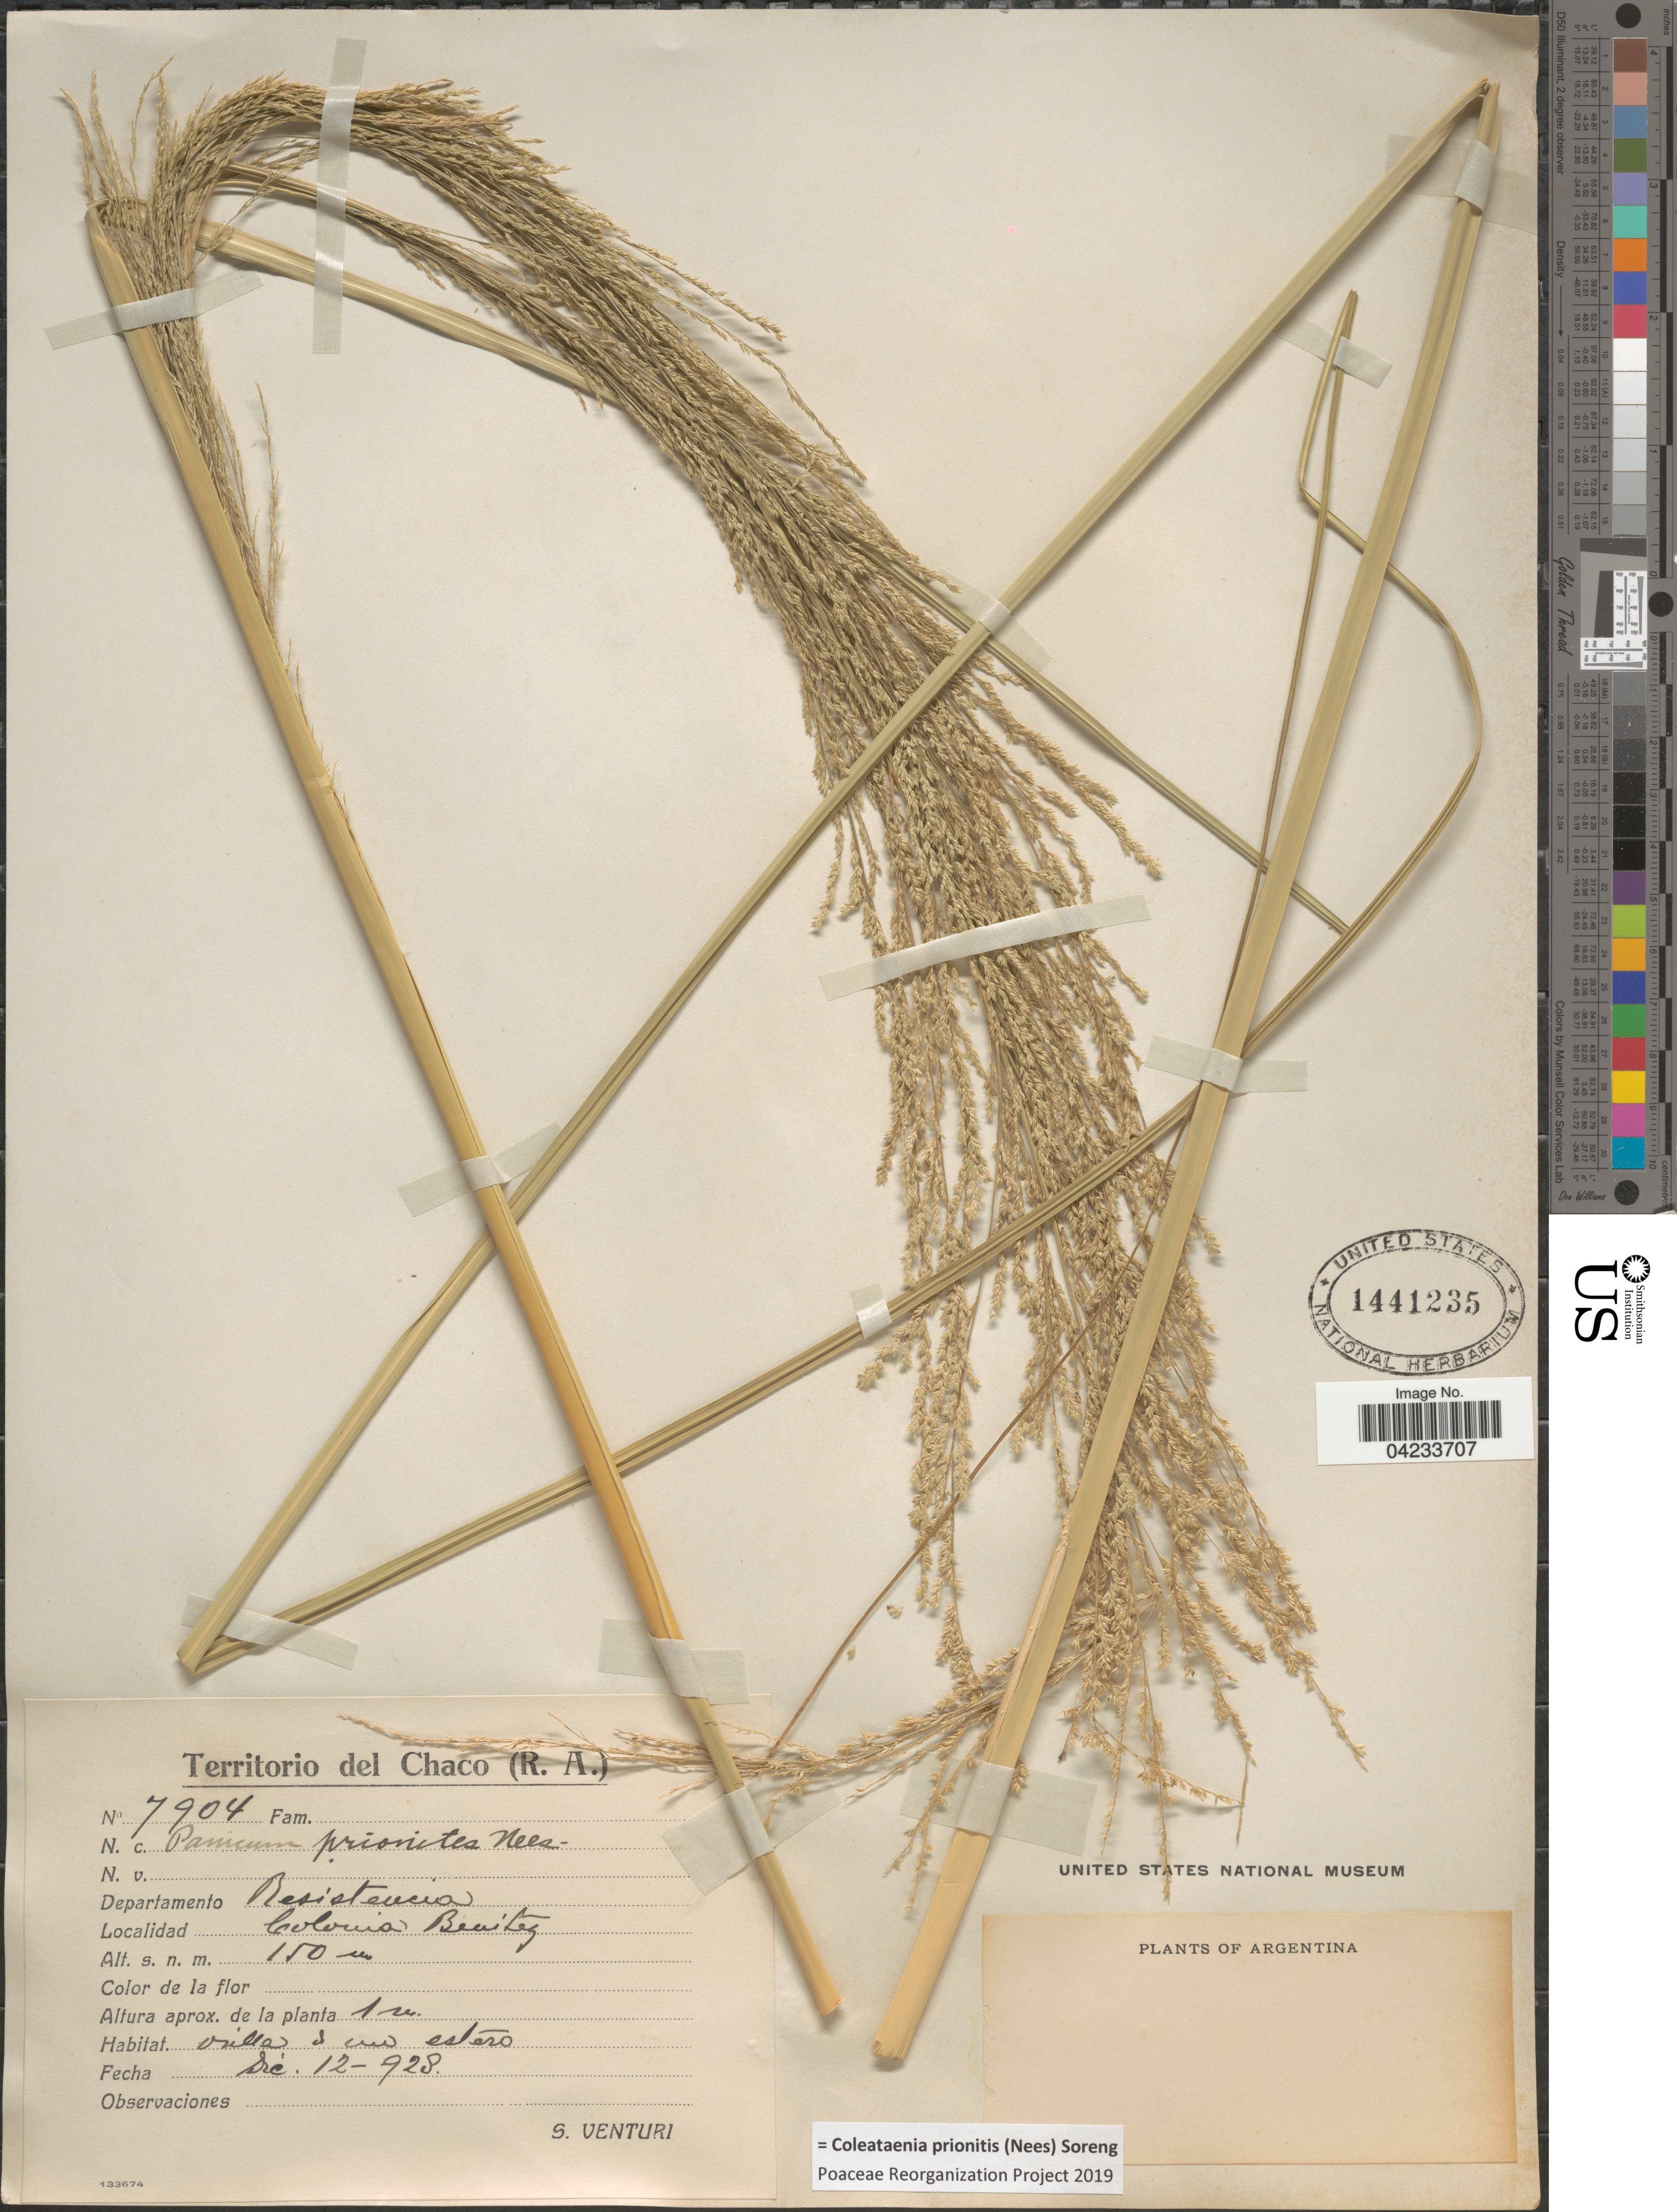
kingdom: Plantae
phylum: Tracheophyta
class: Liliopsida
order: Poales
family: Poaceae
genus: Coleataenia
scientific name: Coleataenia prionitis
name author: (Nees) Soreng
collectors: S. Venturi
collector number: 7904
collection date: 1928-12-12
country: Argentina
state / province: Chaco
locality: Departamento Resistencia. Colonia Benitez.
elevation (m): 150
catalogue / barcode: US 1441235